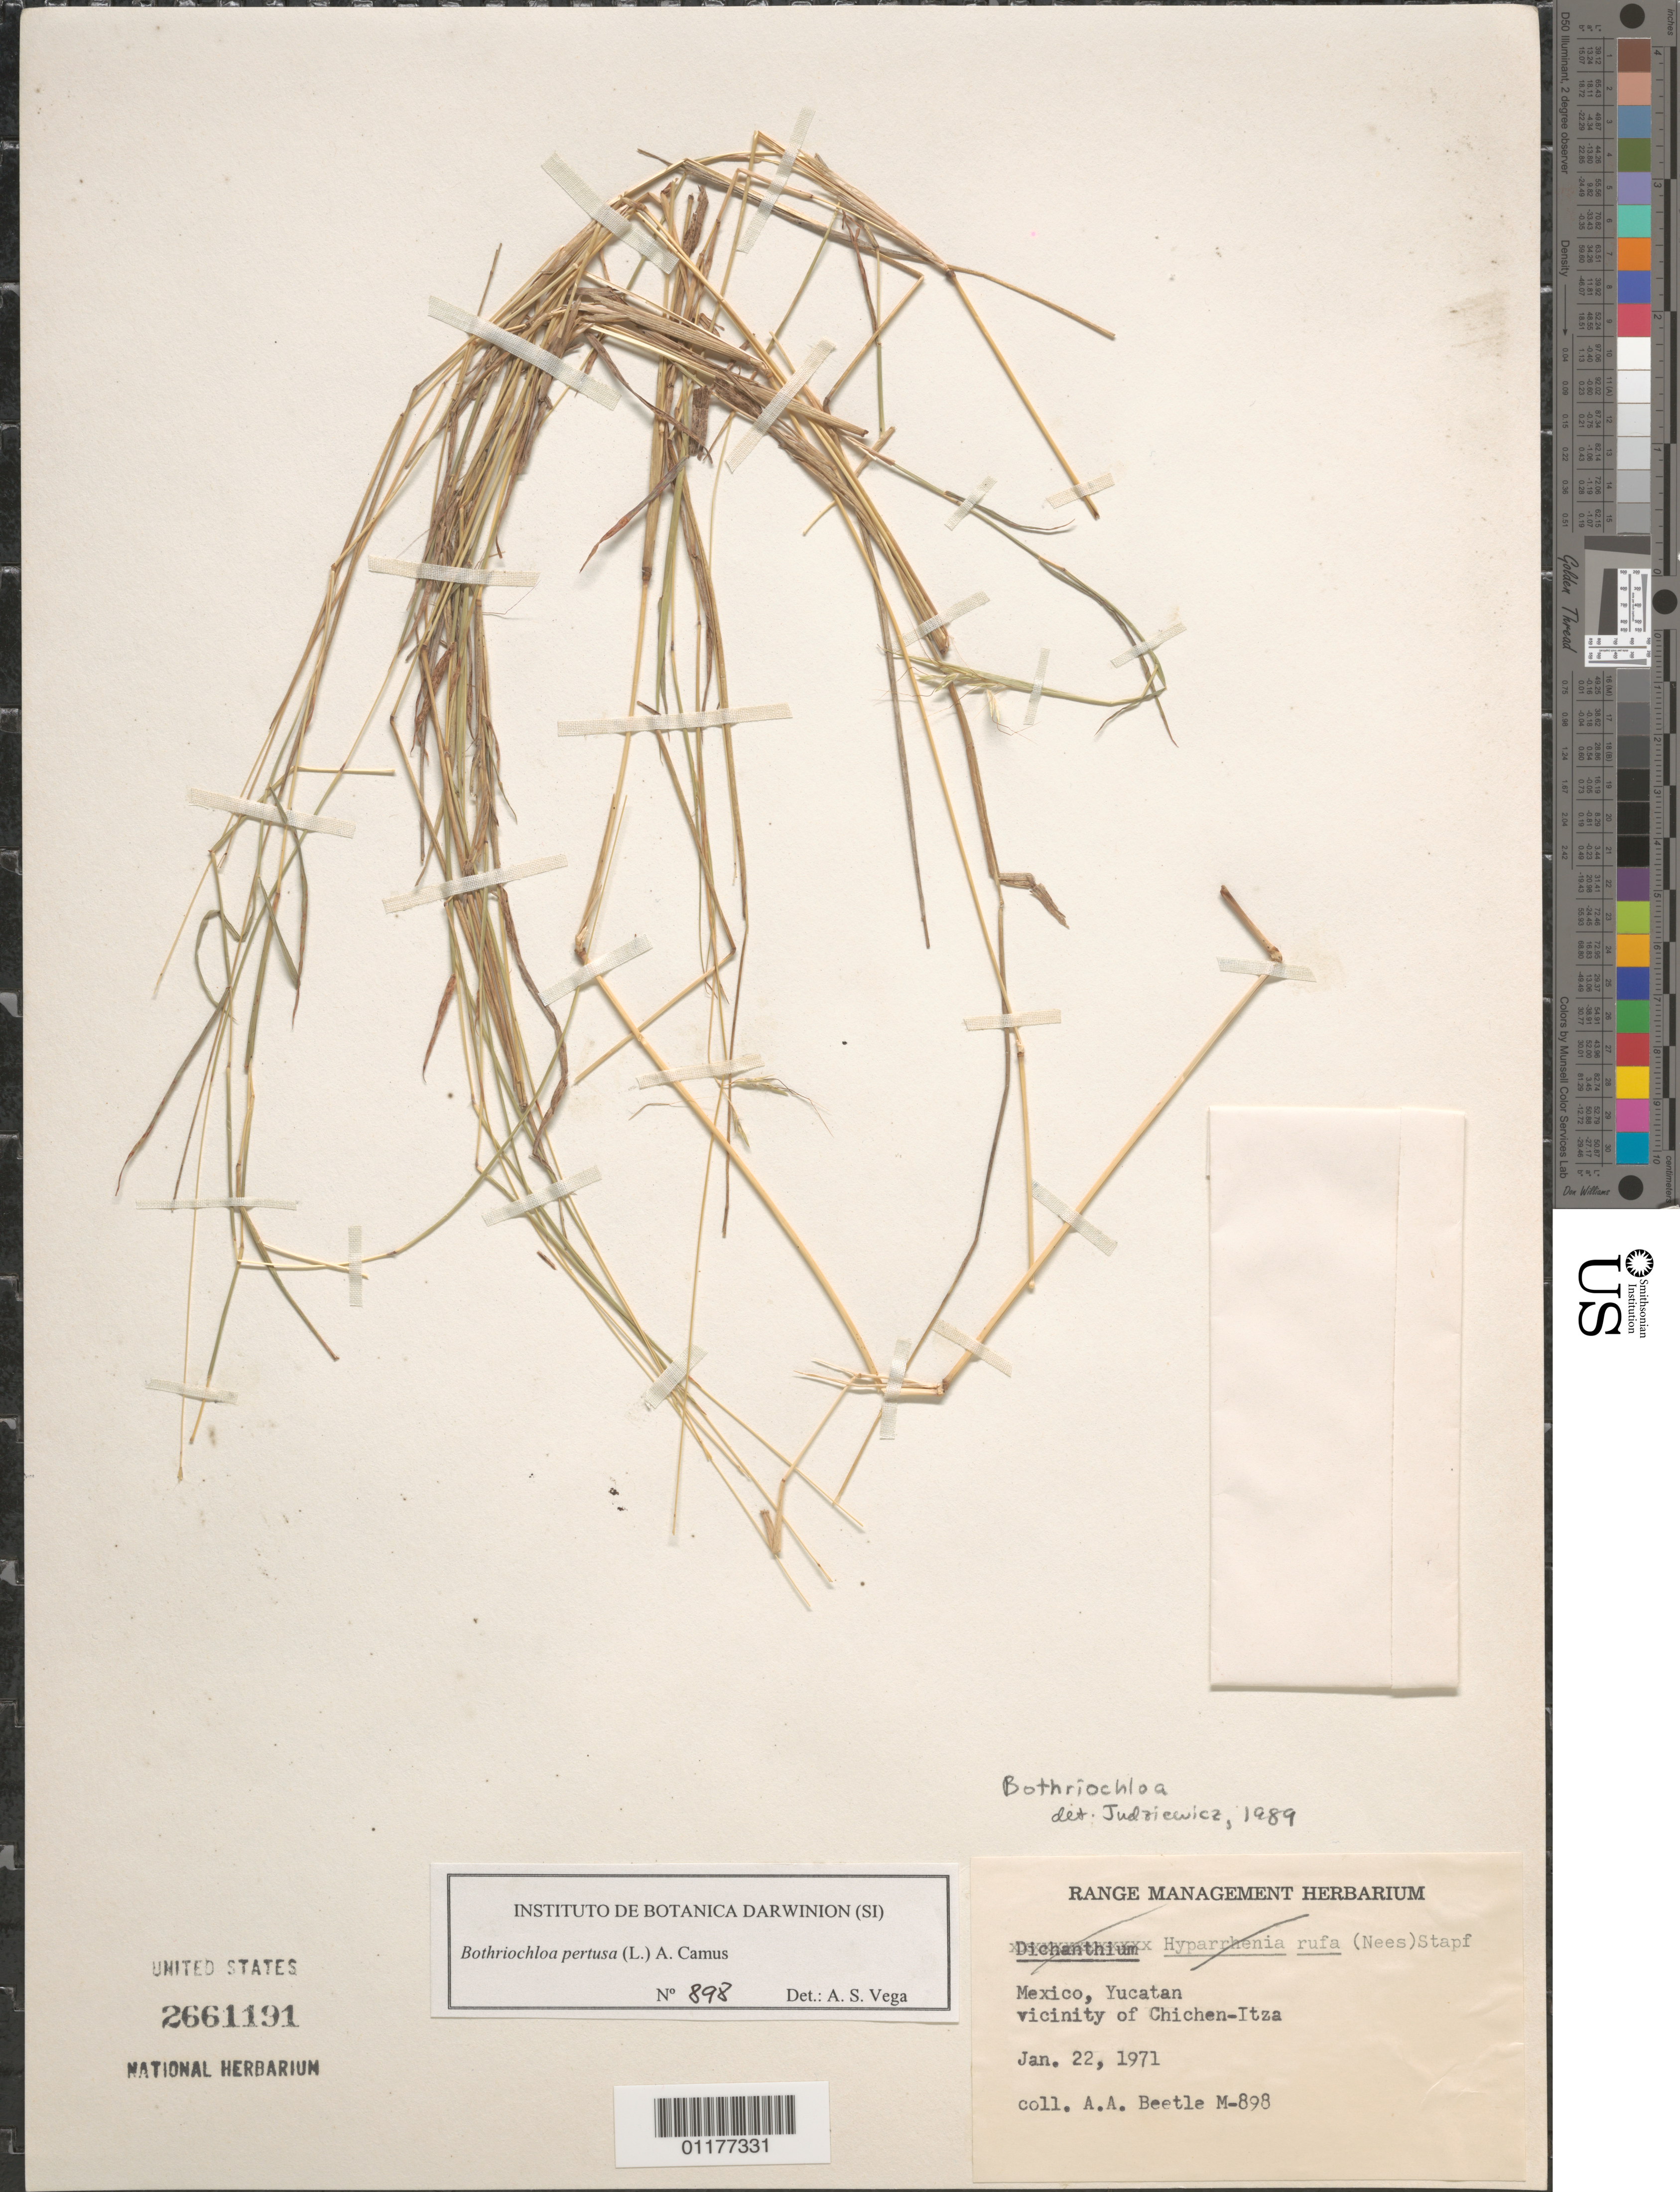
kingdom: Plantae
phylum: Tracheophyta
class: Liliopsida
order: Poales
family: Poaceae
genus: Bothriochloa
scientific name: Bothriochloa pertusa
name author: (L.) A. Camus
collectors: A. A. Beetle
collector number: M-898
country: Mexico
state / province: Yucatán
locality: Chichen-Itza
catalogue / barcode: US 2661191